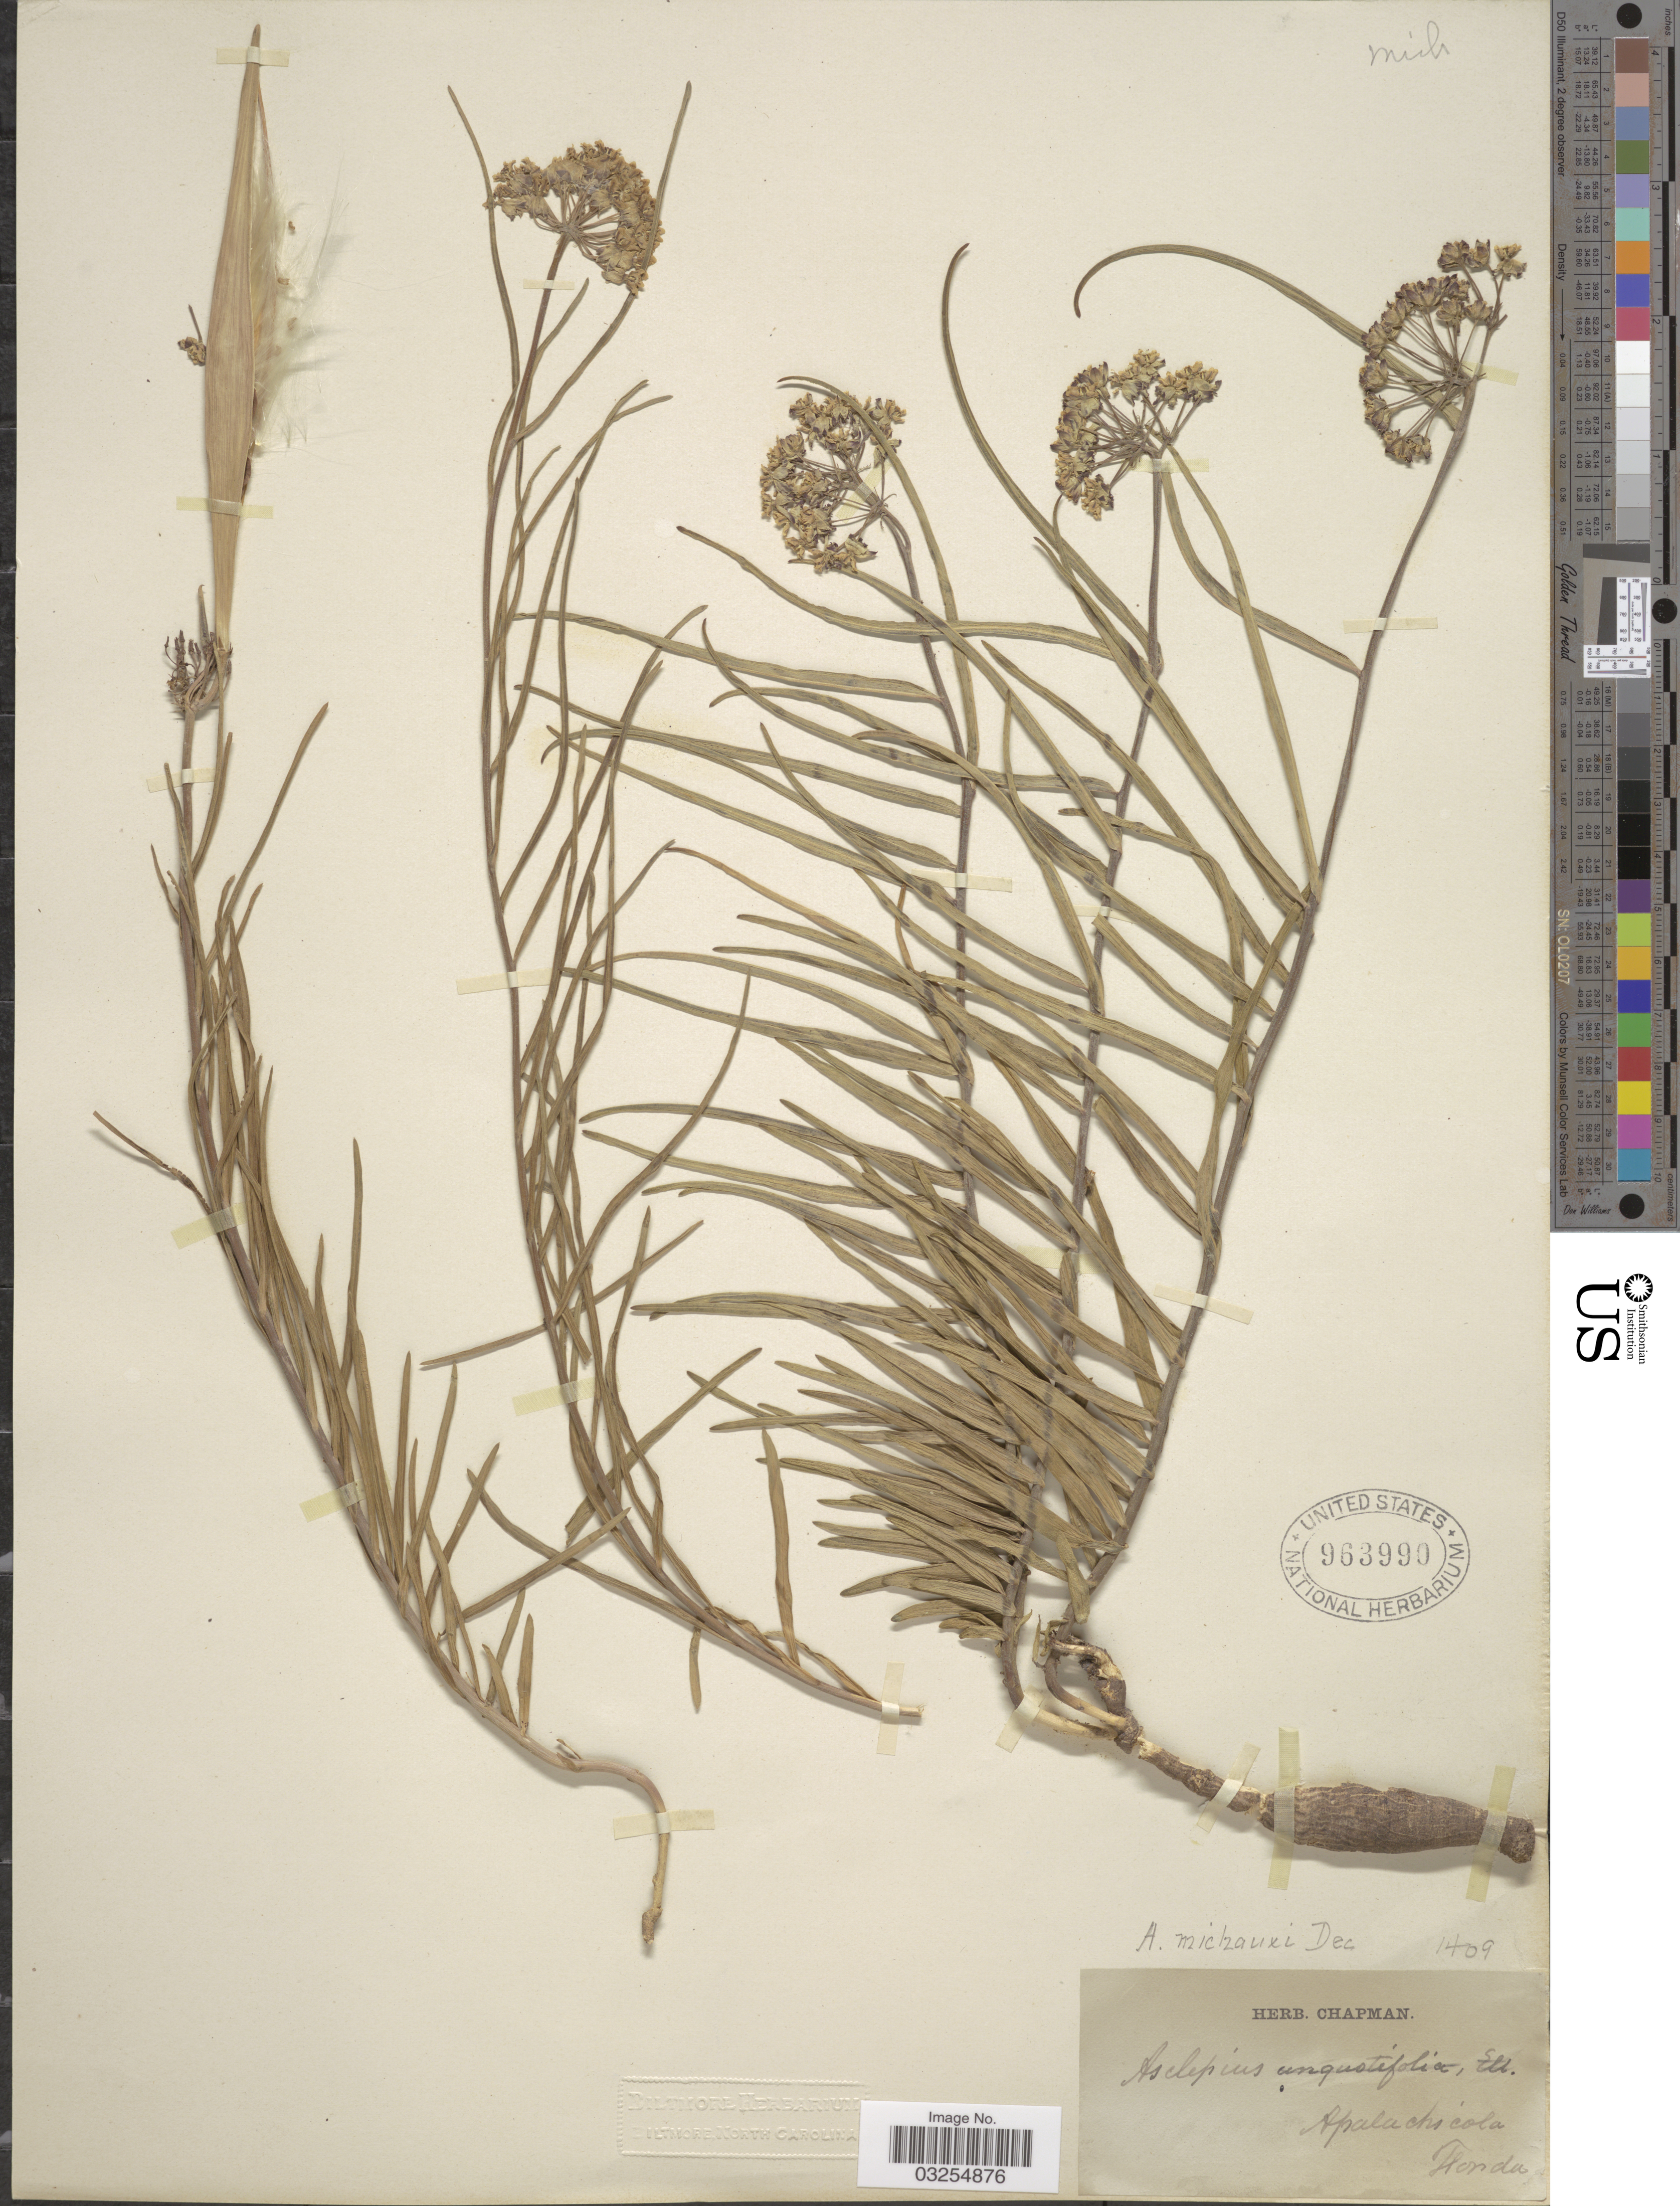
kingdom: Plantae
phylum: Tracheophyta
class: Magnoliopsida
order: Gentianales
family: Apocynaceae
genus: Asclepias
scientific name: Asclepias michauxii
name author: Decne.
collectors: ex herb. Chapman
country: United States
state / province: Florida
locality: Apalachicola.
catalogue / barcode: US 963990